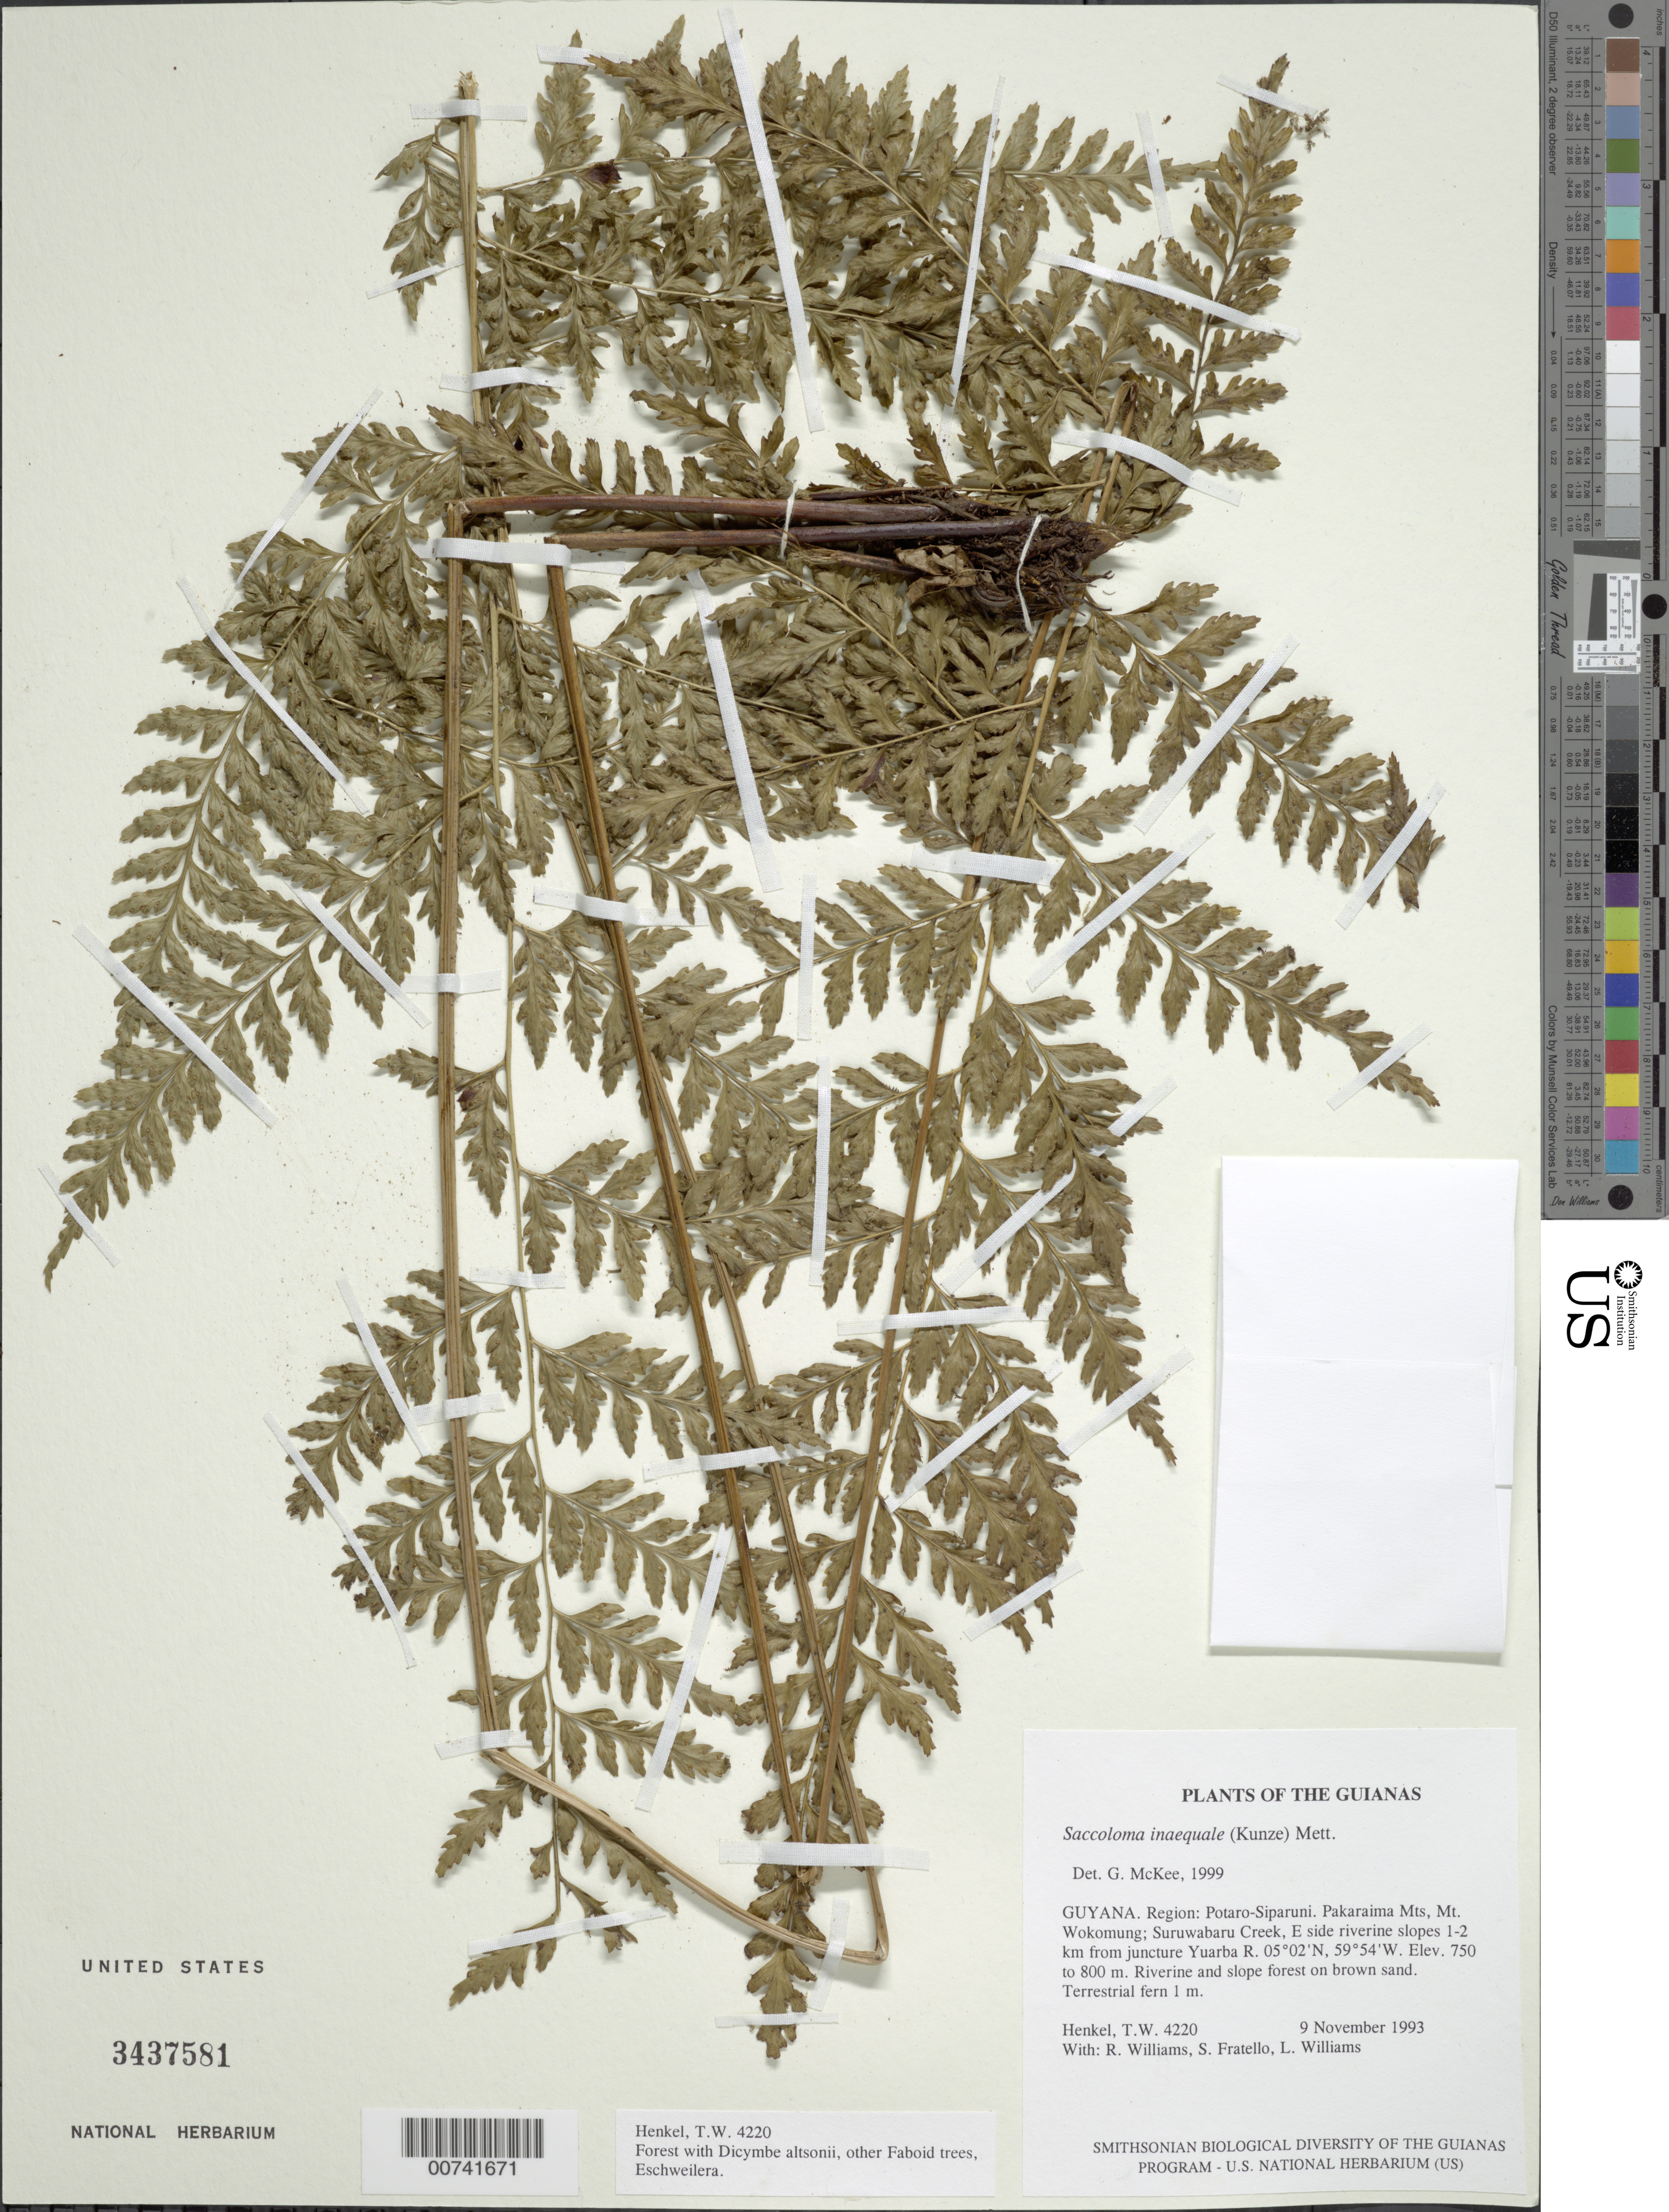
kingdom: Plantae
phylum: Tracheophyta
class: Polypodiopsida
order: Polypodiales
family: Saccolomataceae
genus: Saccoloma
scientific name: Saccoloma inaequale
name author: (Kunze) Mett.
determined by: McKee, G. S., (US), NMNH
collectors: T. Henkel, R. Williams, S. Fratello & L. Williams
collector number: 4220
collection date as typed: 9 November 1993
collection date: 1993-11-09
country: Guyana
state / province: Potaro-Siparuni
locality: Pakaraima Mts, Mt. Wokomung; Suruwabaru Creek, E side riverine slopes 1-2 km from juncture Yuarba R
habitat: Riverine and slope forest on brown sand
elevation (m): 750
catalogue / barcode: US 3437581